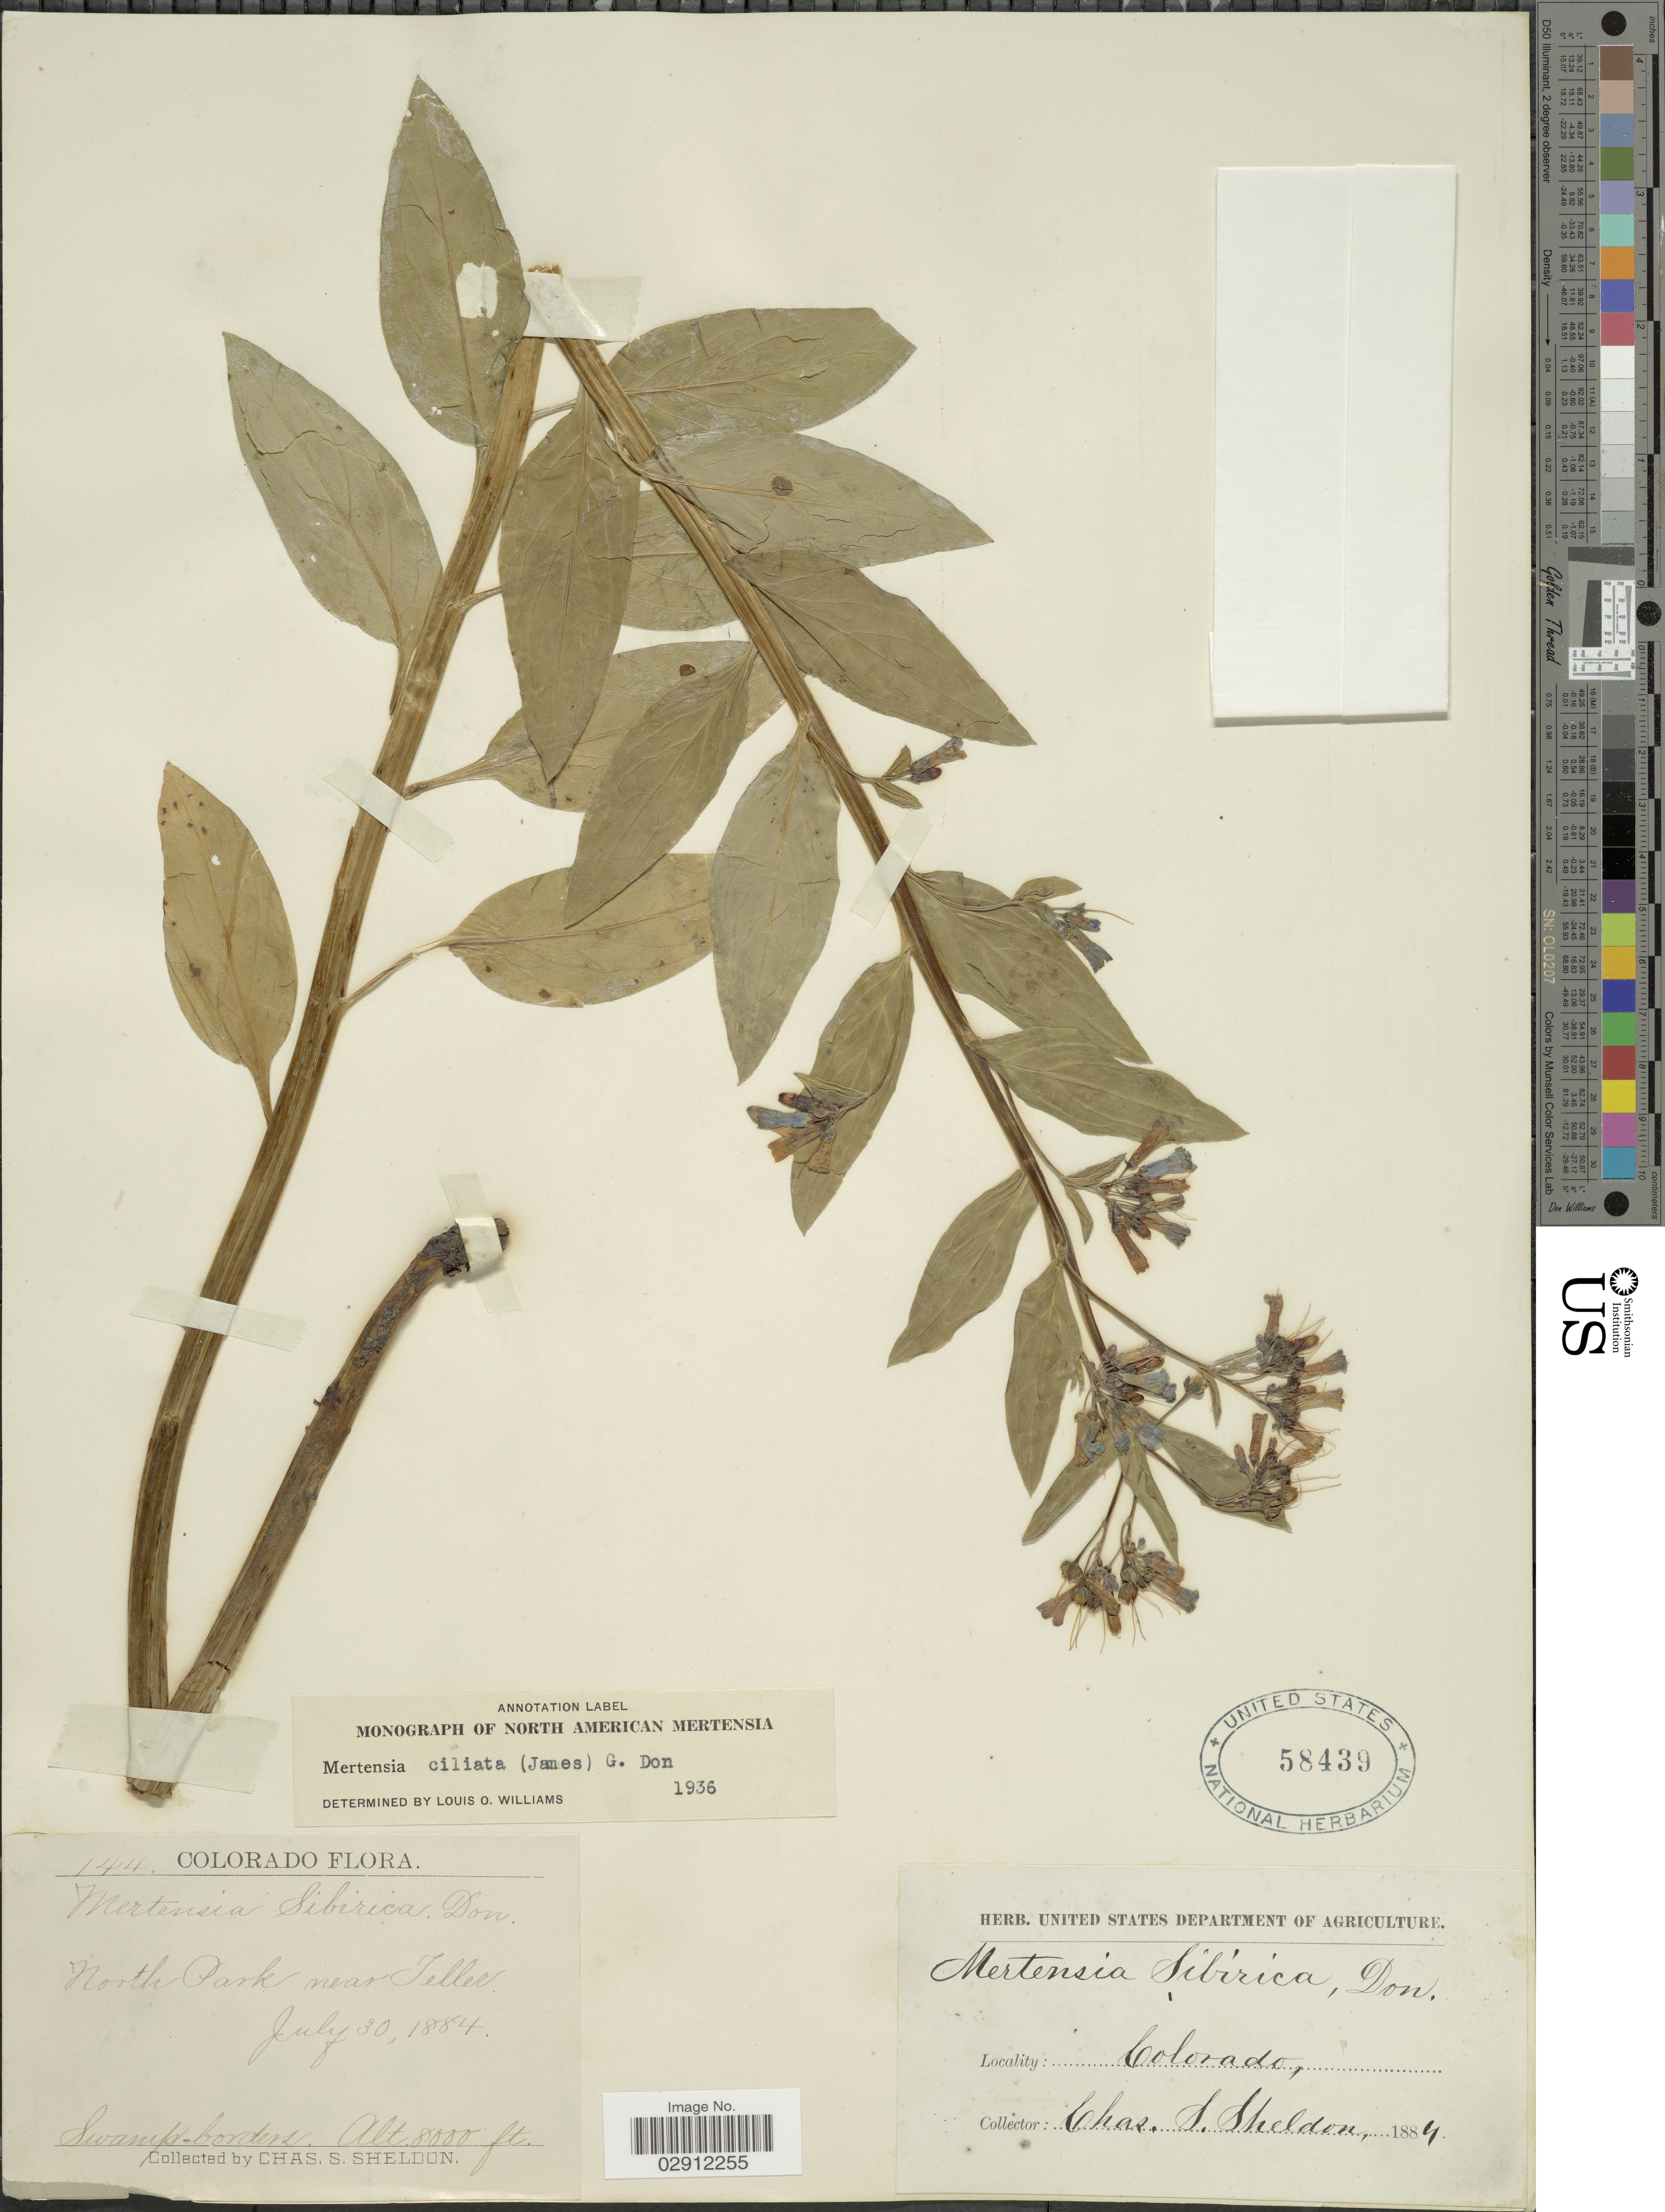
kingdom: Plantae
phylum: Tracheophyta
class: Magnoliopsida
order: Boraginales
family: Boraginaceae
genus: Mertensia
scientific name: Mertensia ciliata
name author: (James) G. Don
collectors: C. S. Sheldon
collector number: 144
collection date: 1884-07-30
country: United States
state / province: Colorado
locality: North Park near Teller.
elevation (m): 2438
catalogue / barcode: US 58439